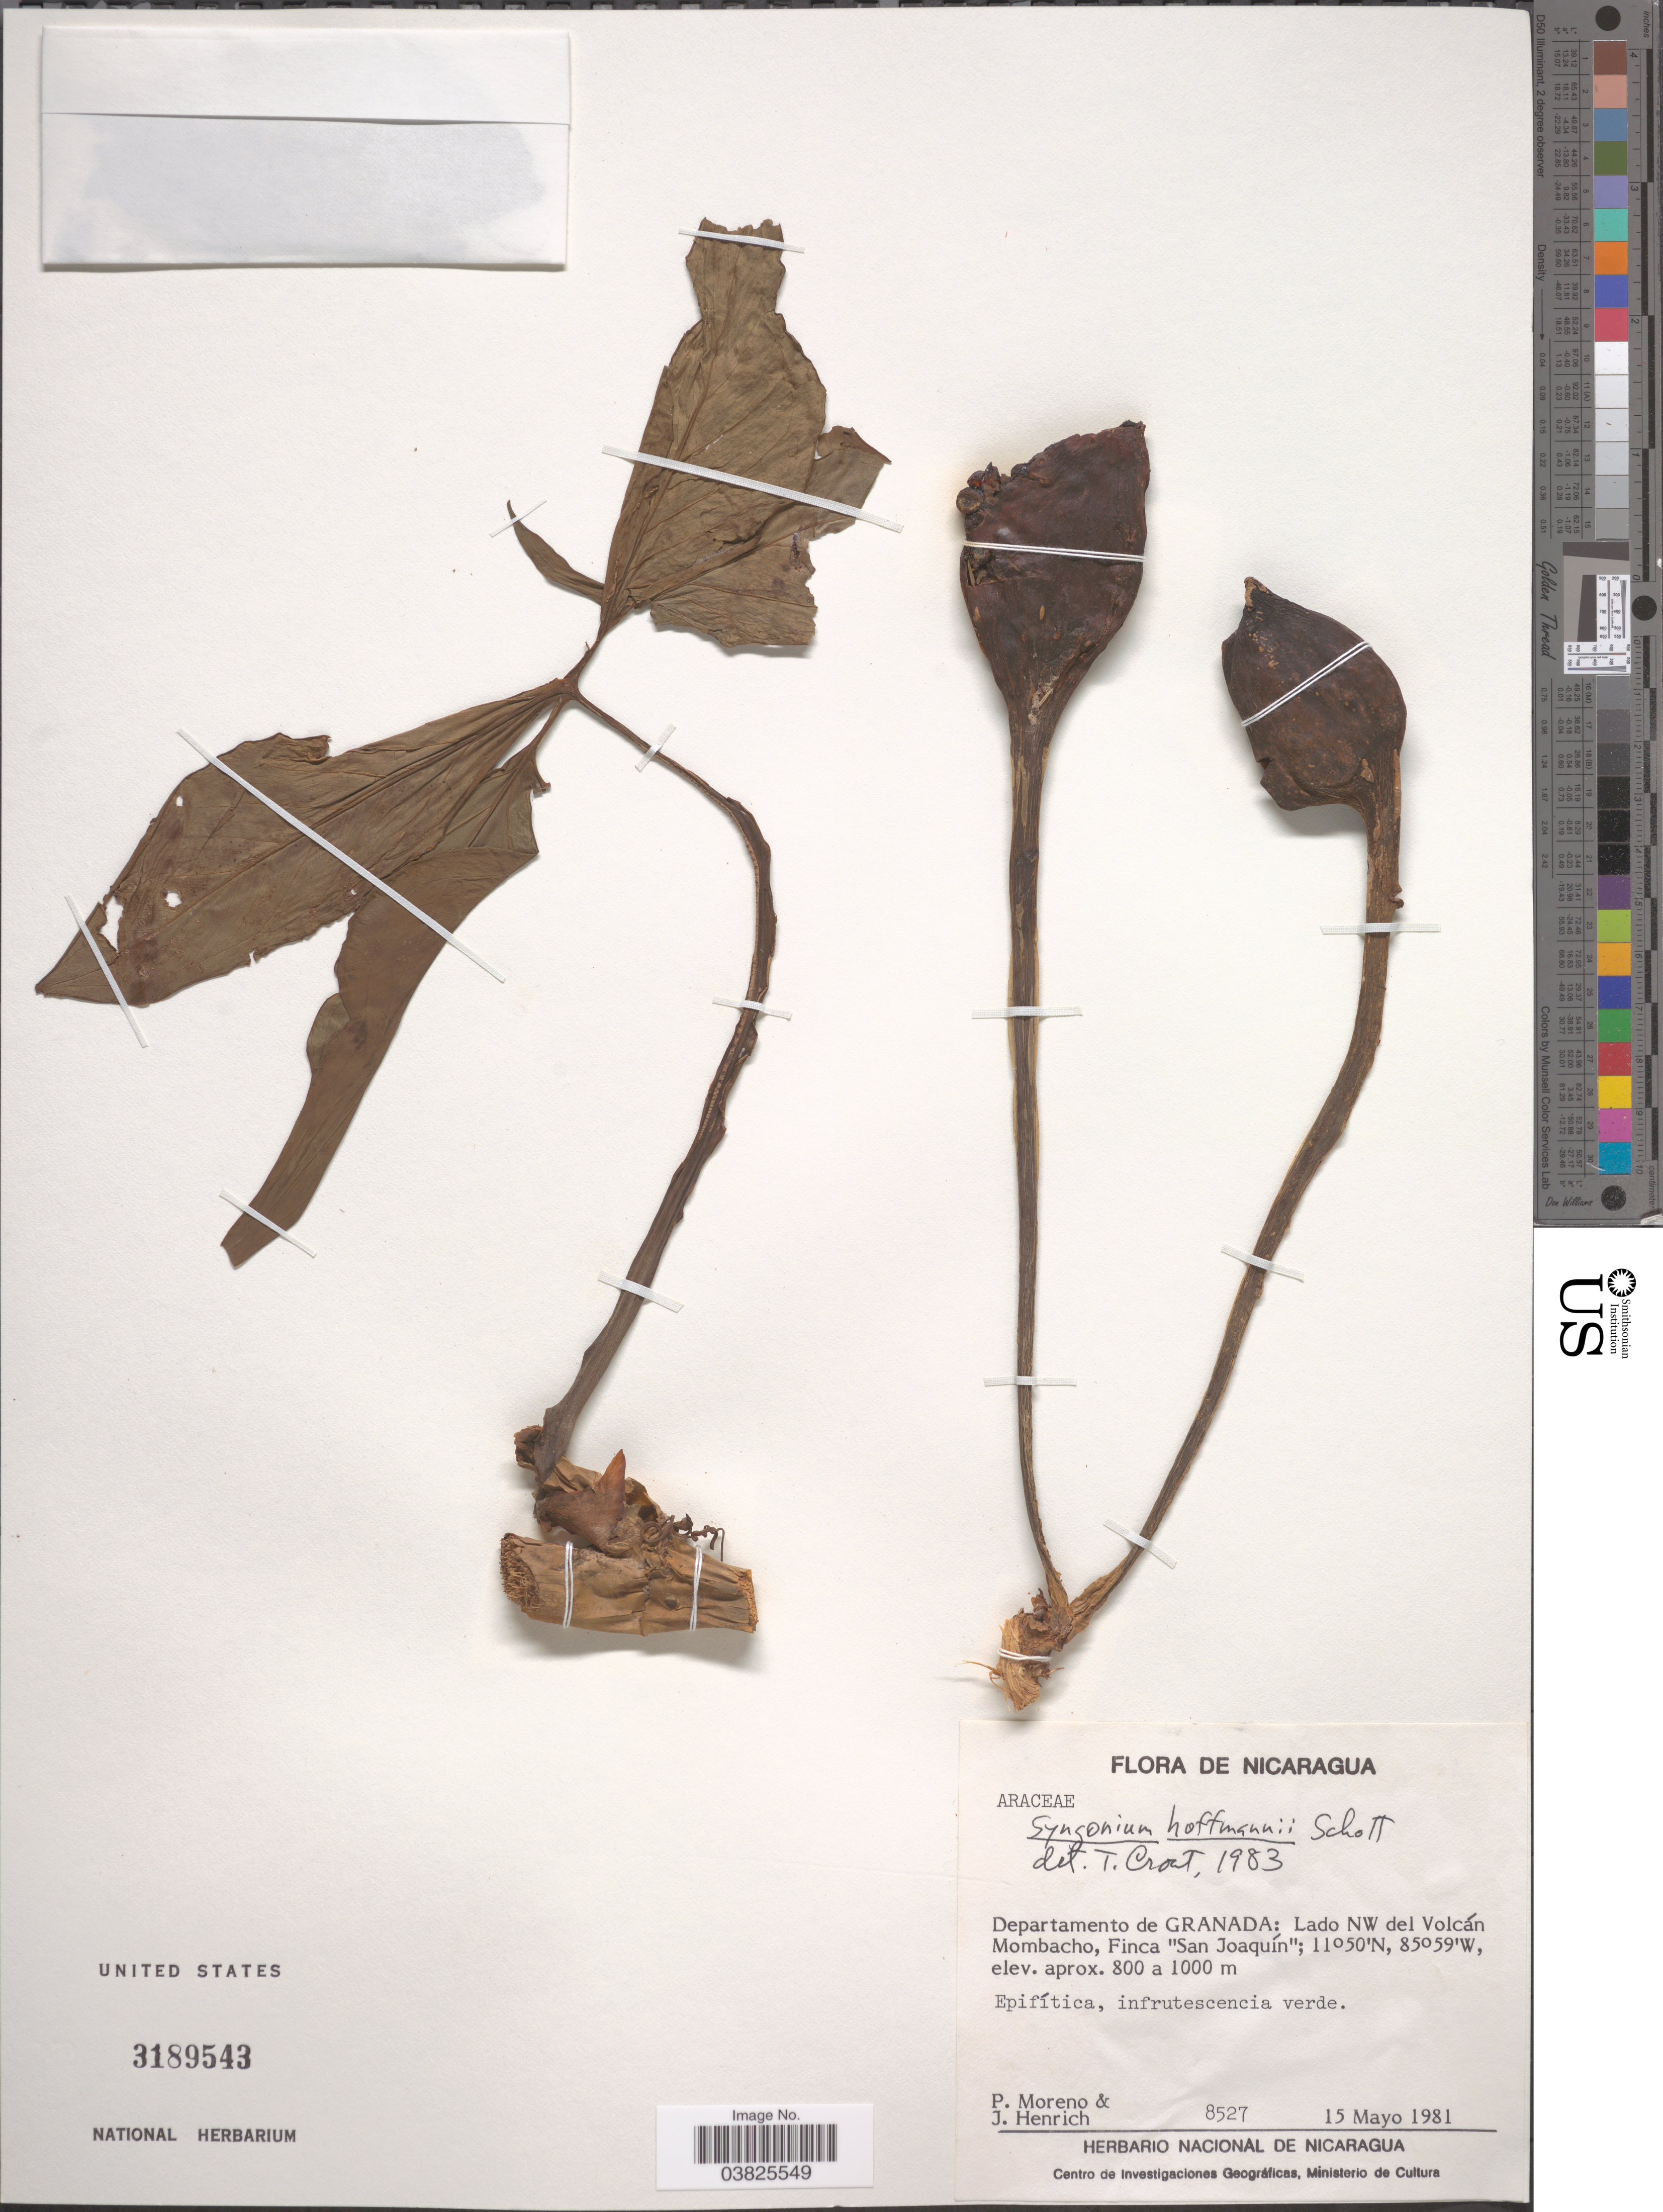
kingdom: Plantae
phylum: Tracheophyta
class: Liliopsida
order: Alismatales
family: Araceae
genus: Syngonium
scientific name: Syngonium hoffmannii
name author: Schott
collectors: P. Moreno & J. Henrich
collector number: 8527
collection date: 1981-05-15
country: Nicaragua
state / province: Granada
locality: Departamento de Granada: Lado NW del Volcán Mombacho, Finca "San Joaquín".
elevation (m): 800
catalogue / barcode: US 3189543